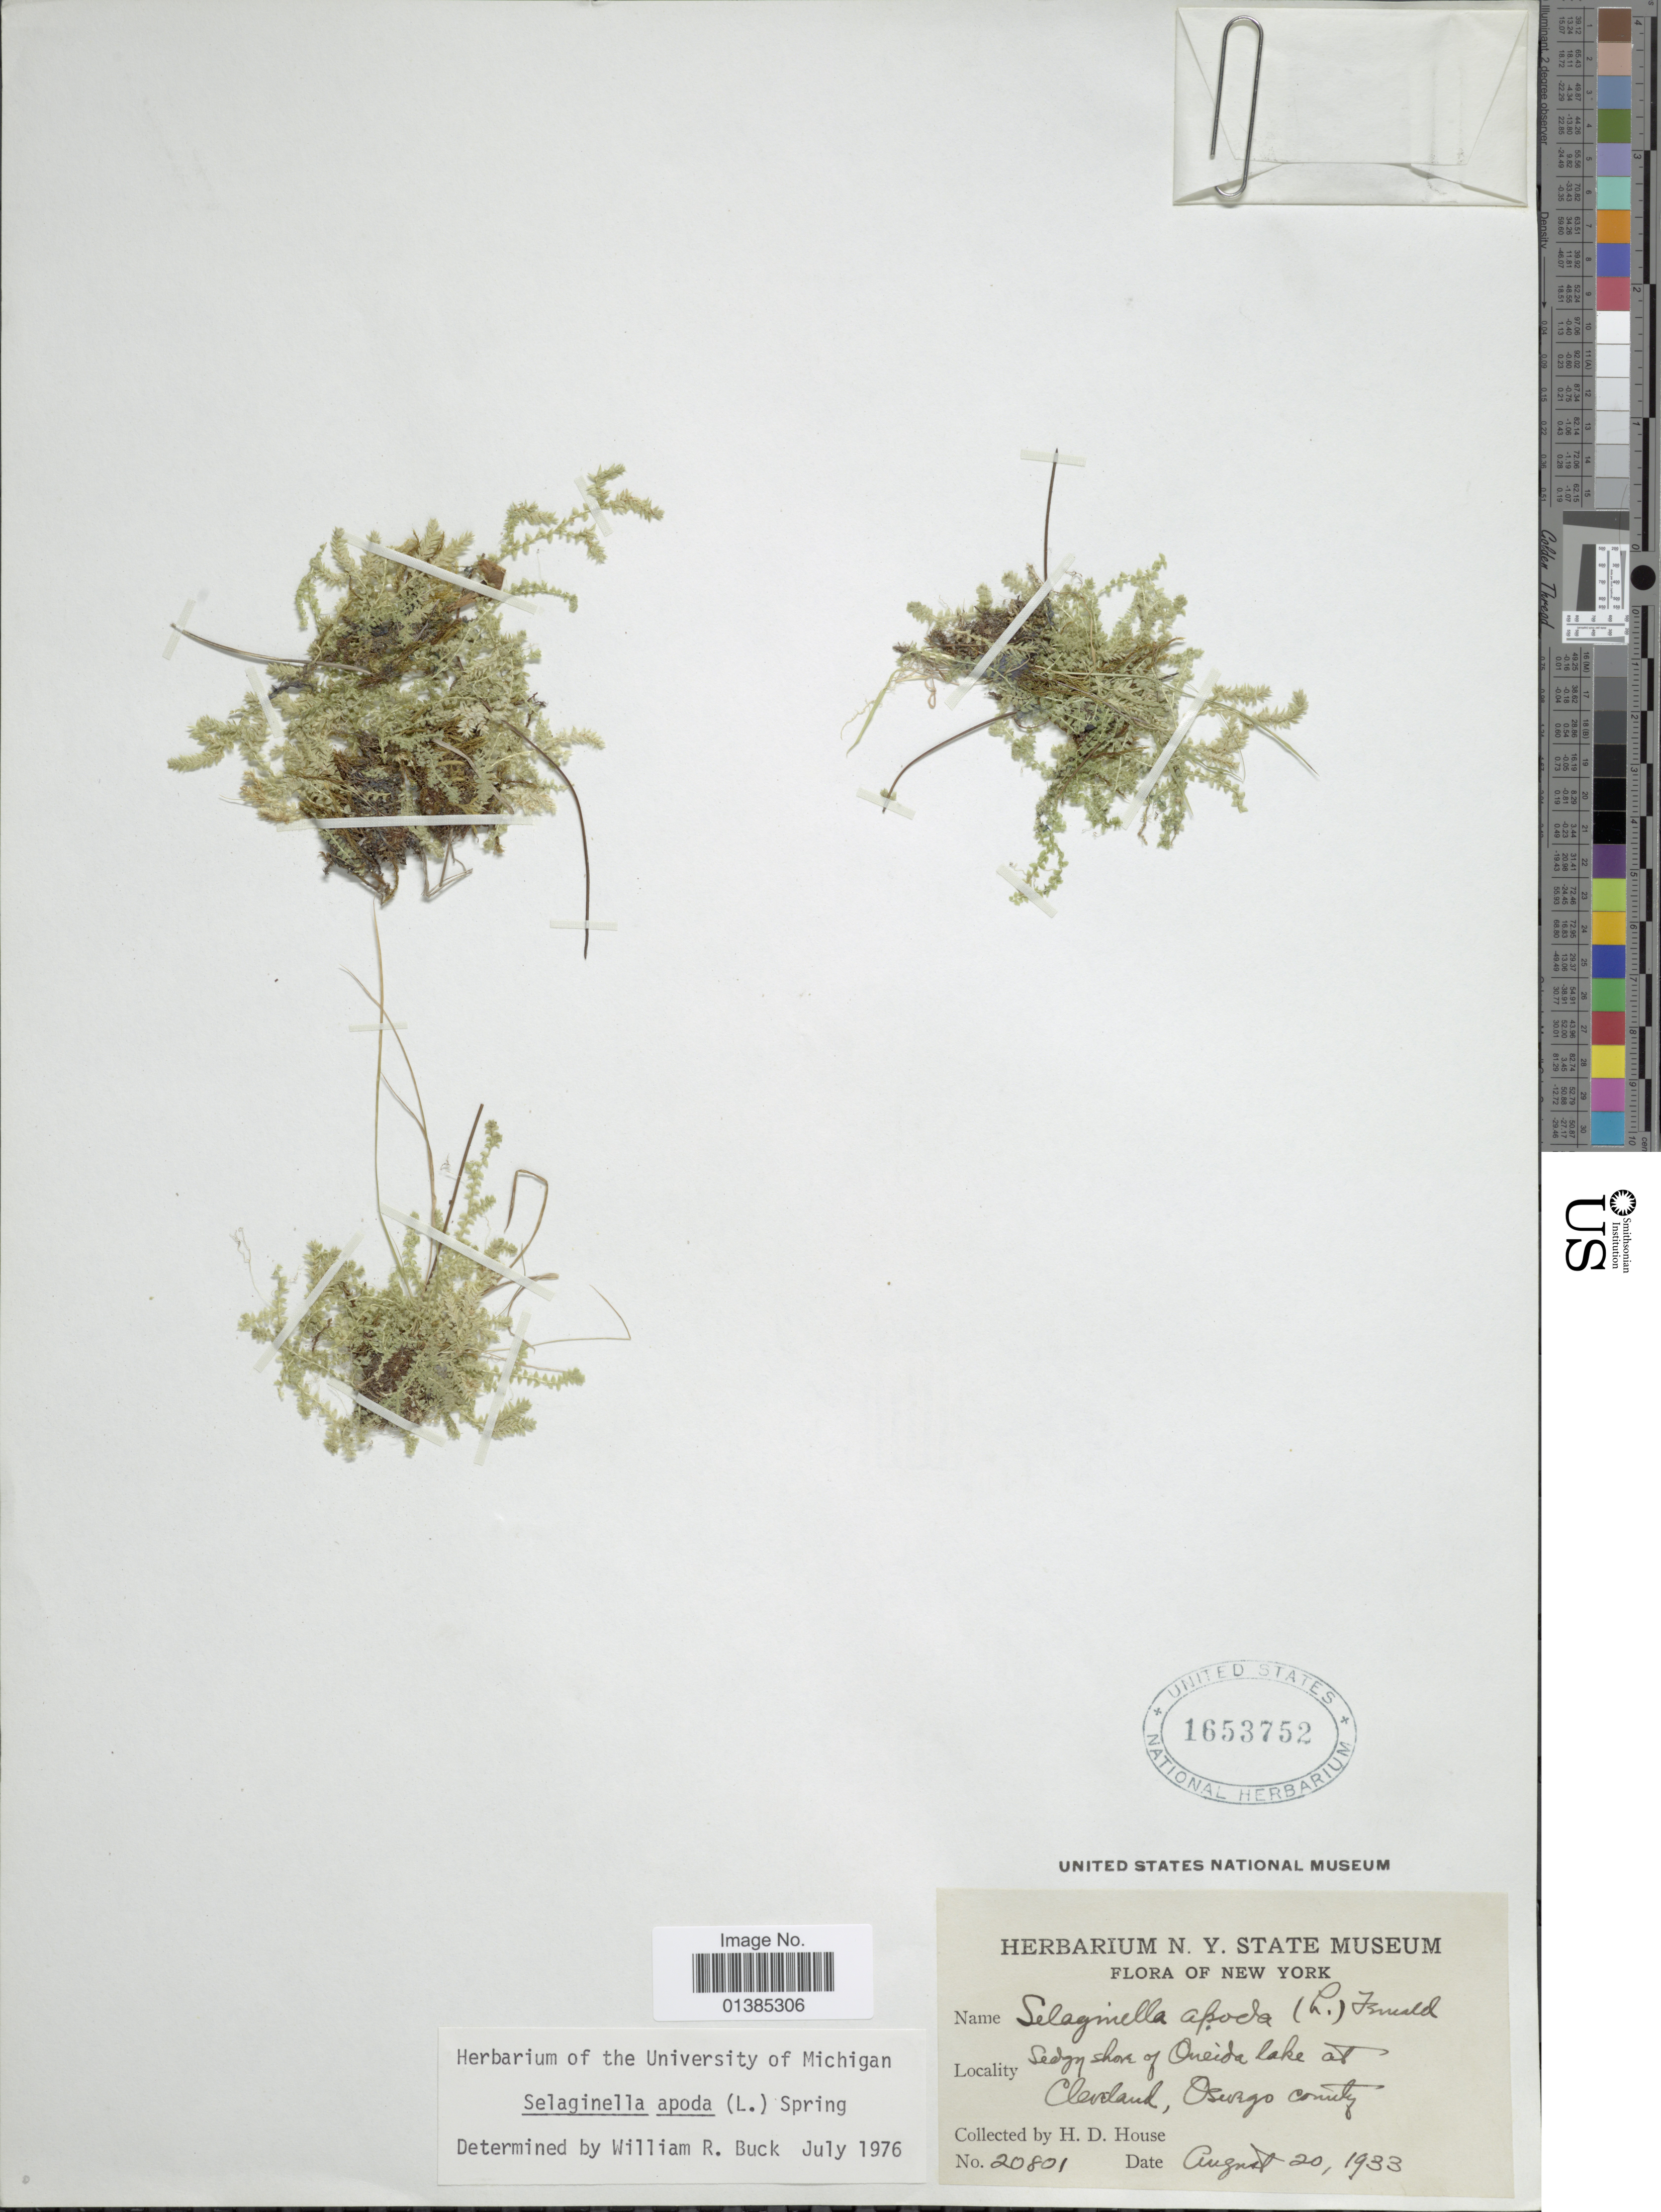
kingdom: Plantae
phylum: Tracheophyta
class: Lycopodiopsida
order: Selaginellales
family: Selaginellaceae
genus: Selaginella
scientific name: Selaginella apus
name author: Spring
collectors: H. D. House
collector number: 20801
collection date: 1933-08-20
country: United States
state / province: New York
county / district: Oneida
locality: Sedgy shore of Oneida lake at Cleveland, Oswego county.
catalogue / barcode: US 1653752